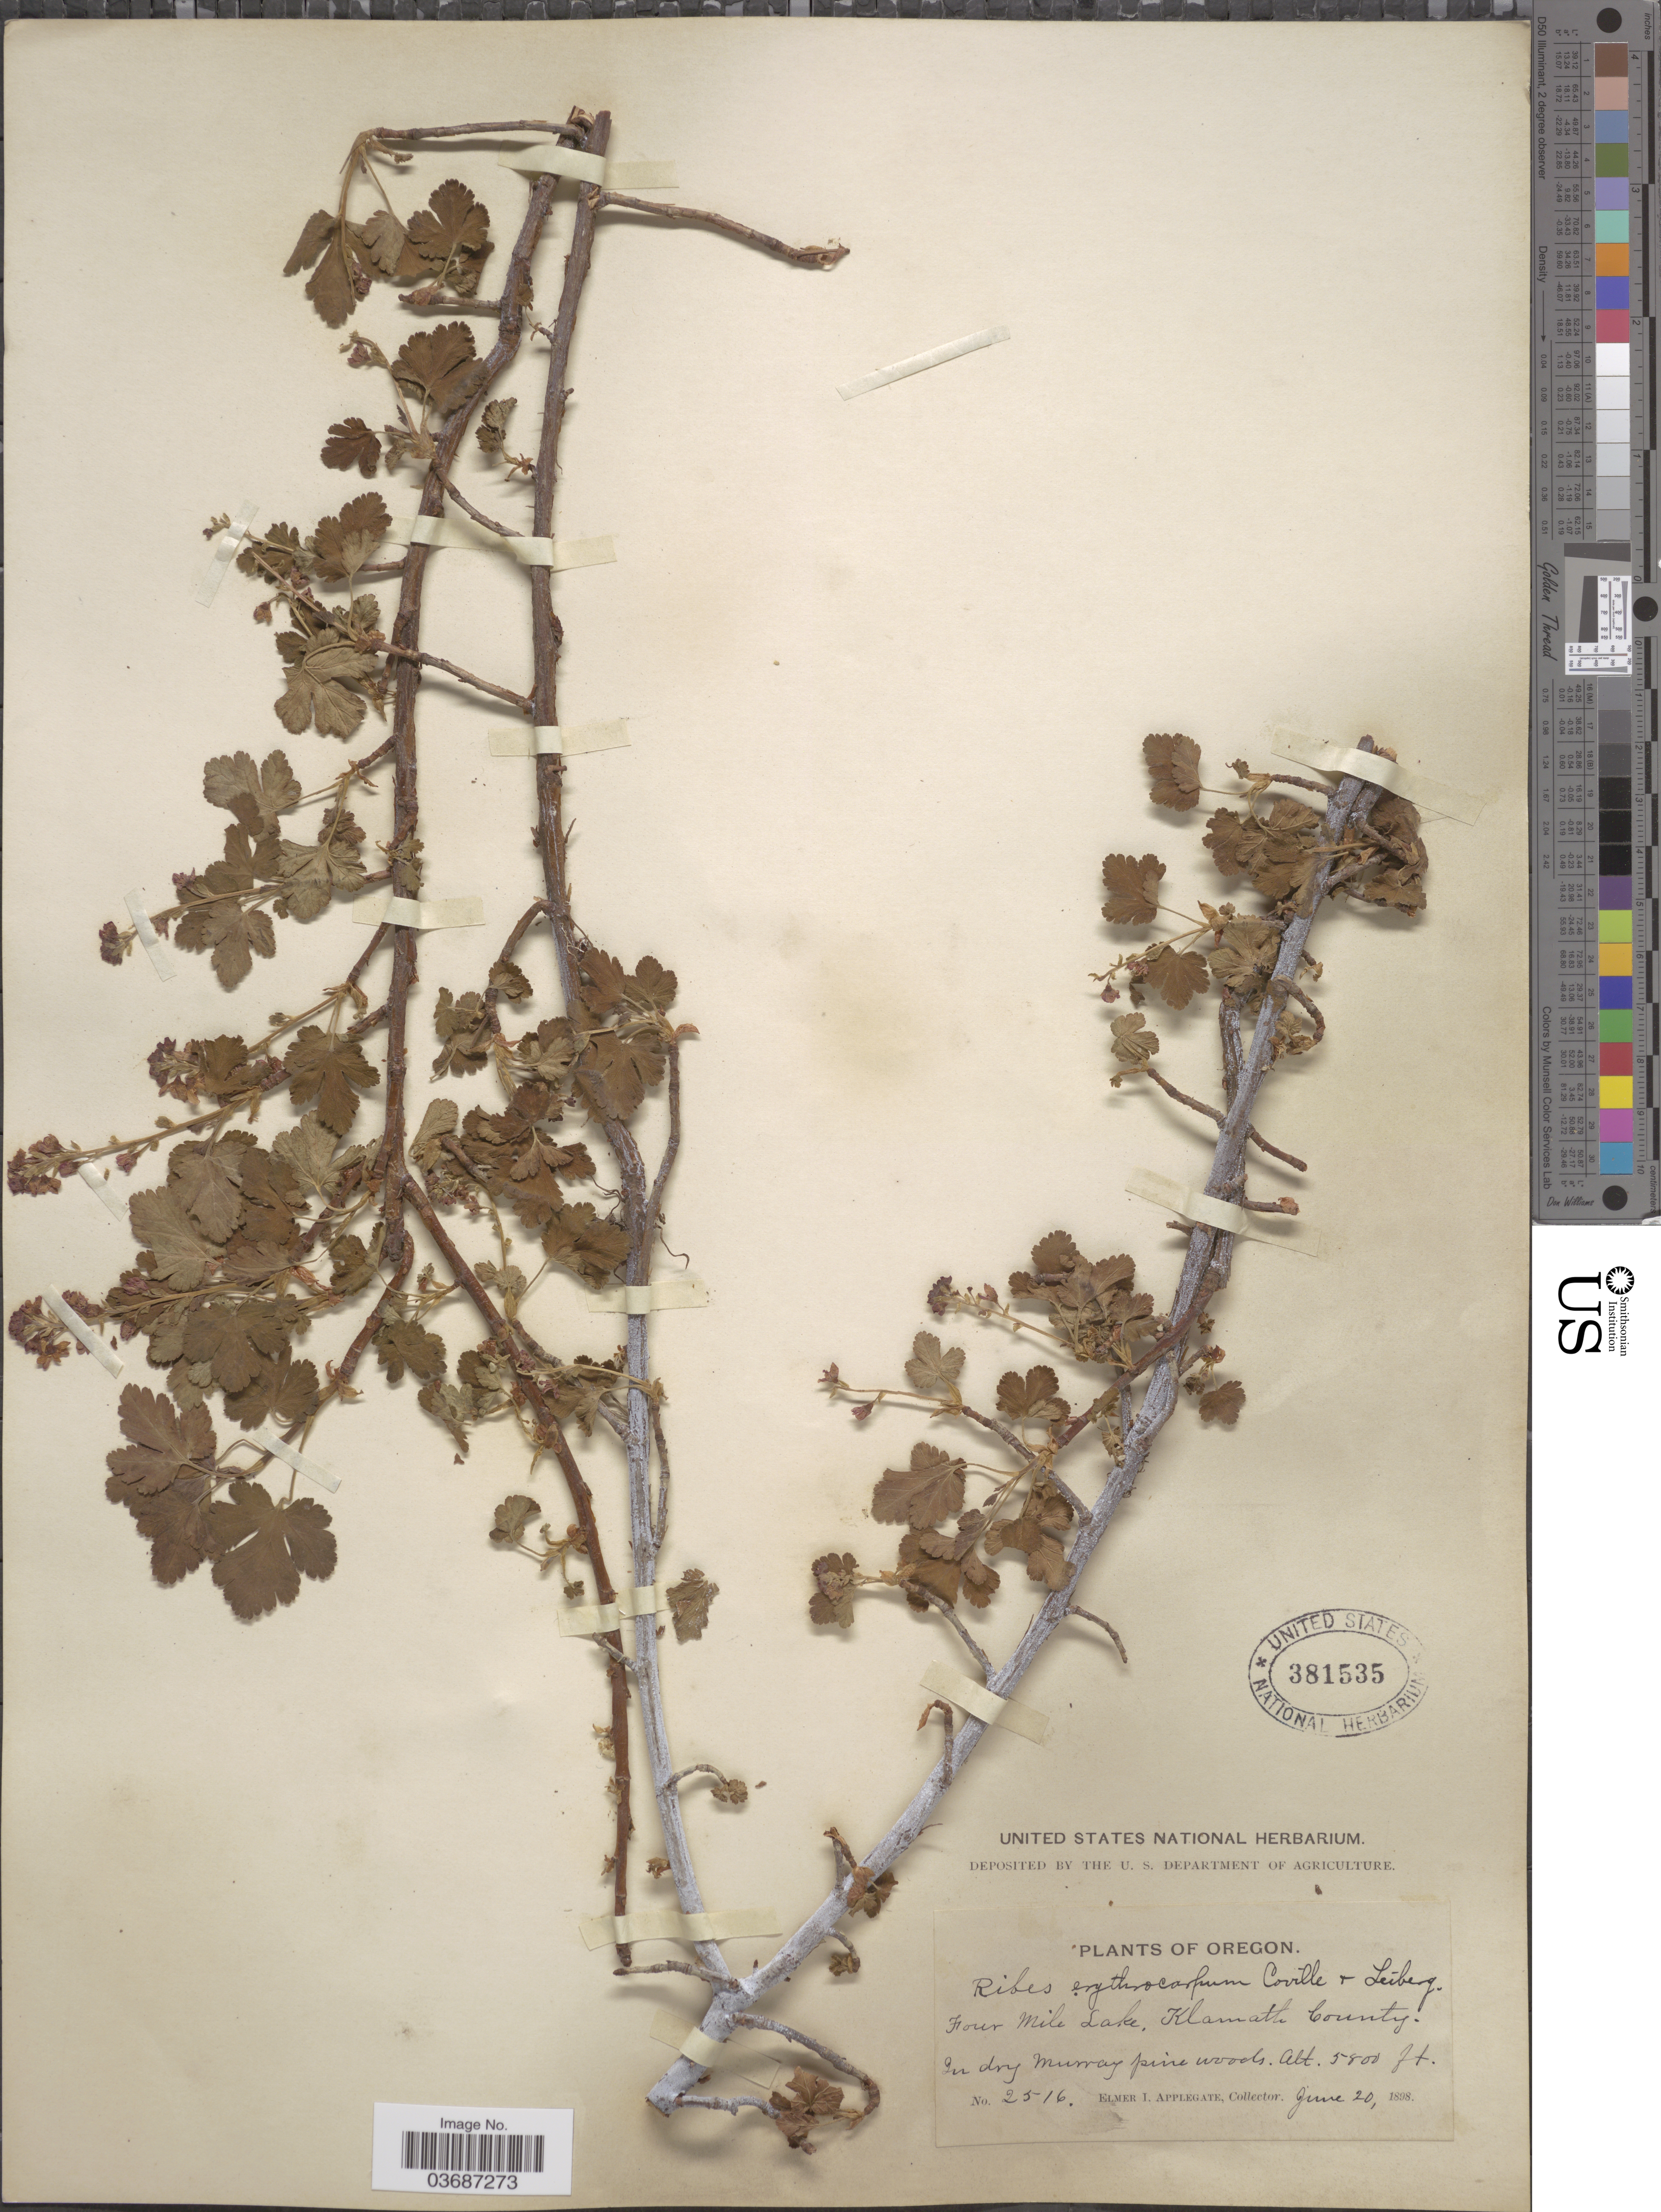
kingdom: Plantae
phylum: Tracheophyta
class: Magnoliopsida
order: Saxifragales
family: Grossulariaceae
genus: Ribes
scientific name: Ribes erythrocarpum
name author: Coville & Leiberg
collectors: E. I. Applegate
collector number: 2516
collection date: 1898-06-20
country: United States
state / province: Oregon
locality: Four Mile Lake, Klamath County. In dry murray pine woods.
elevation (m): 1768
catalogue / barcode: US 381535